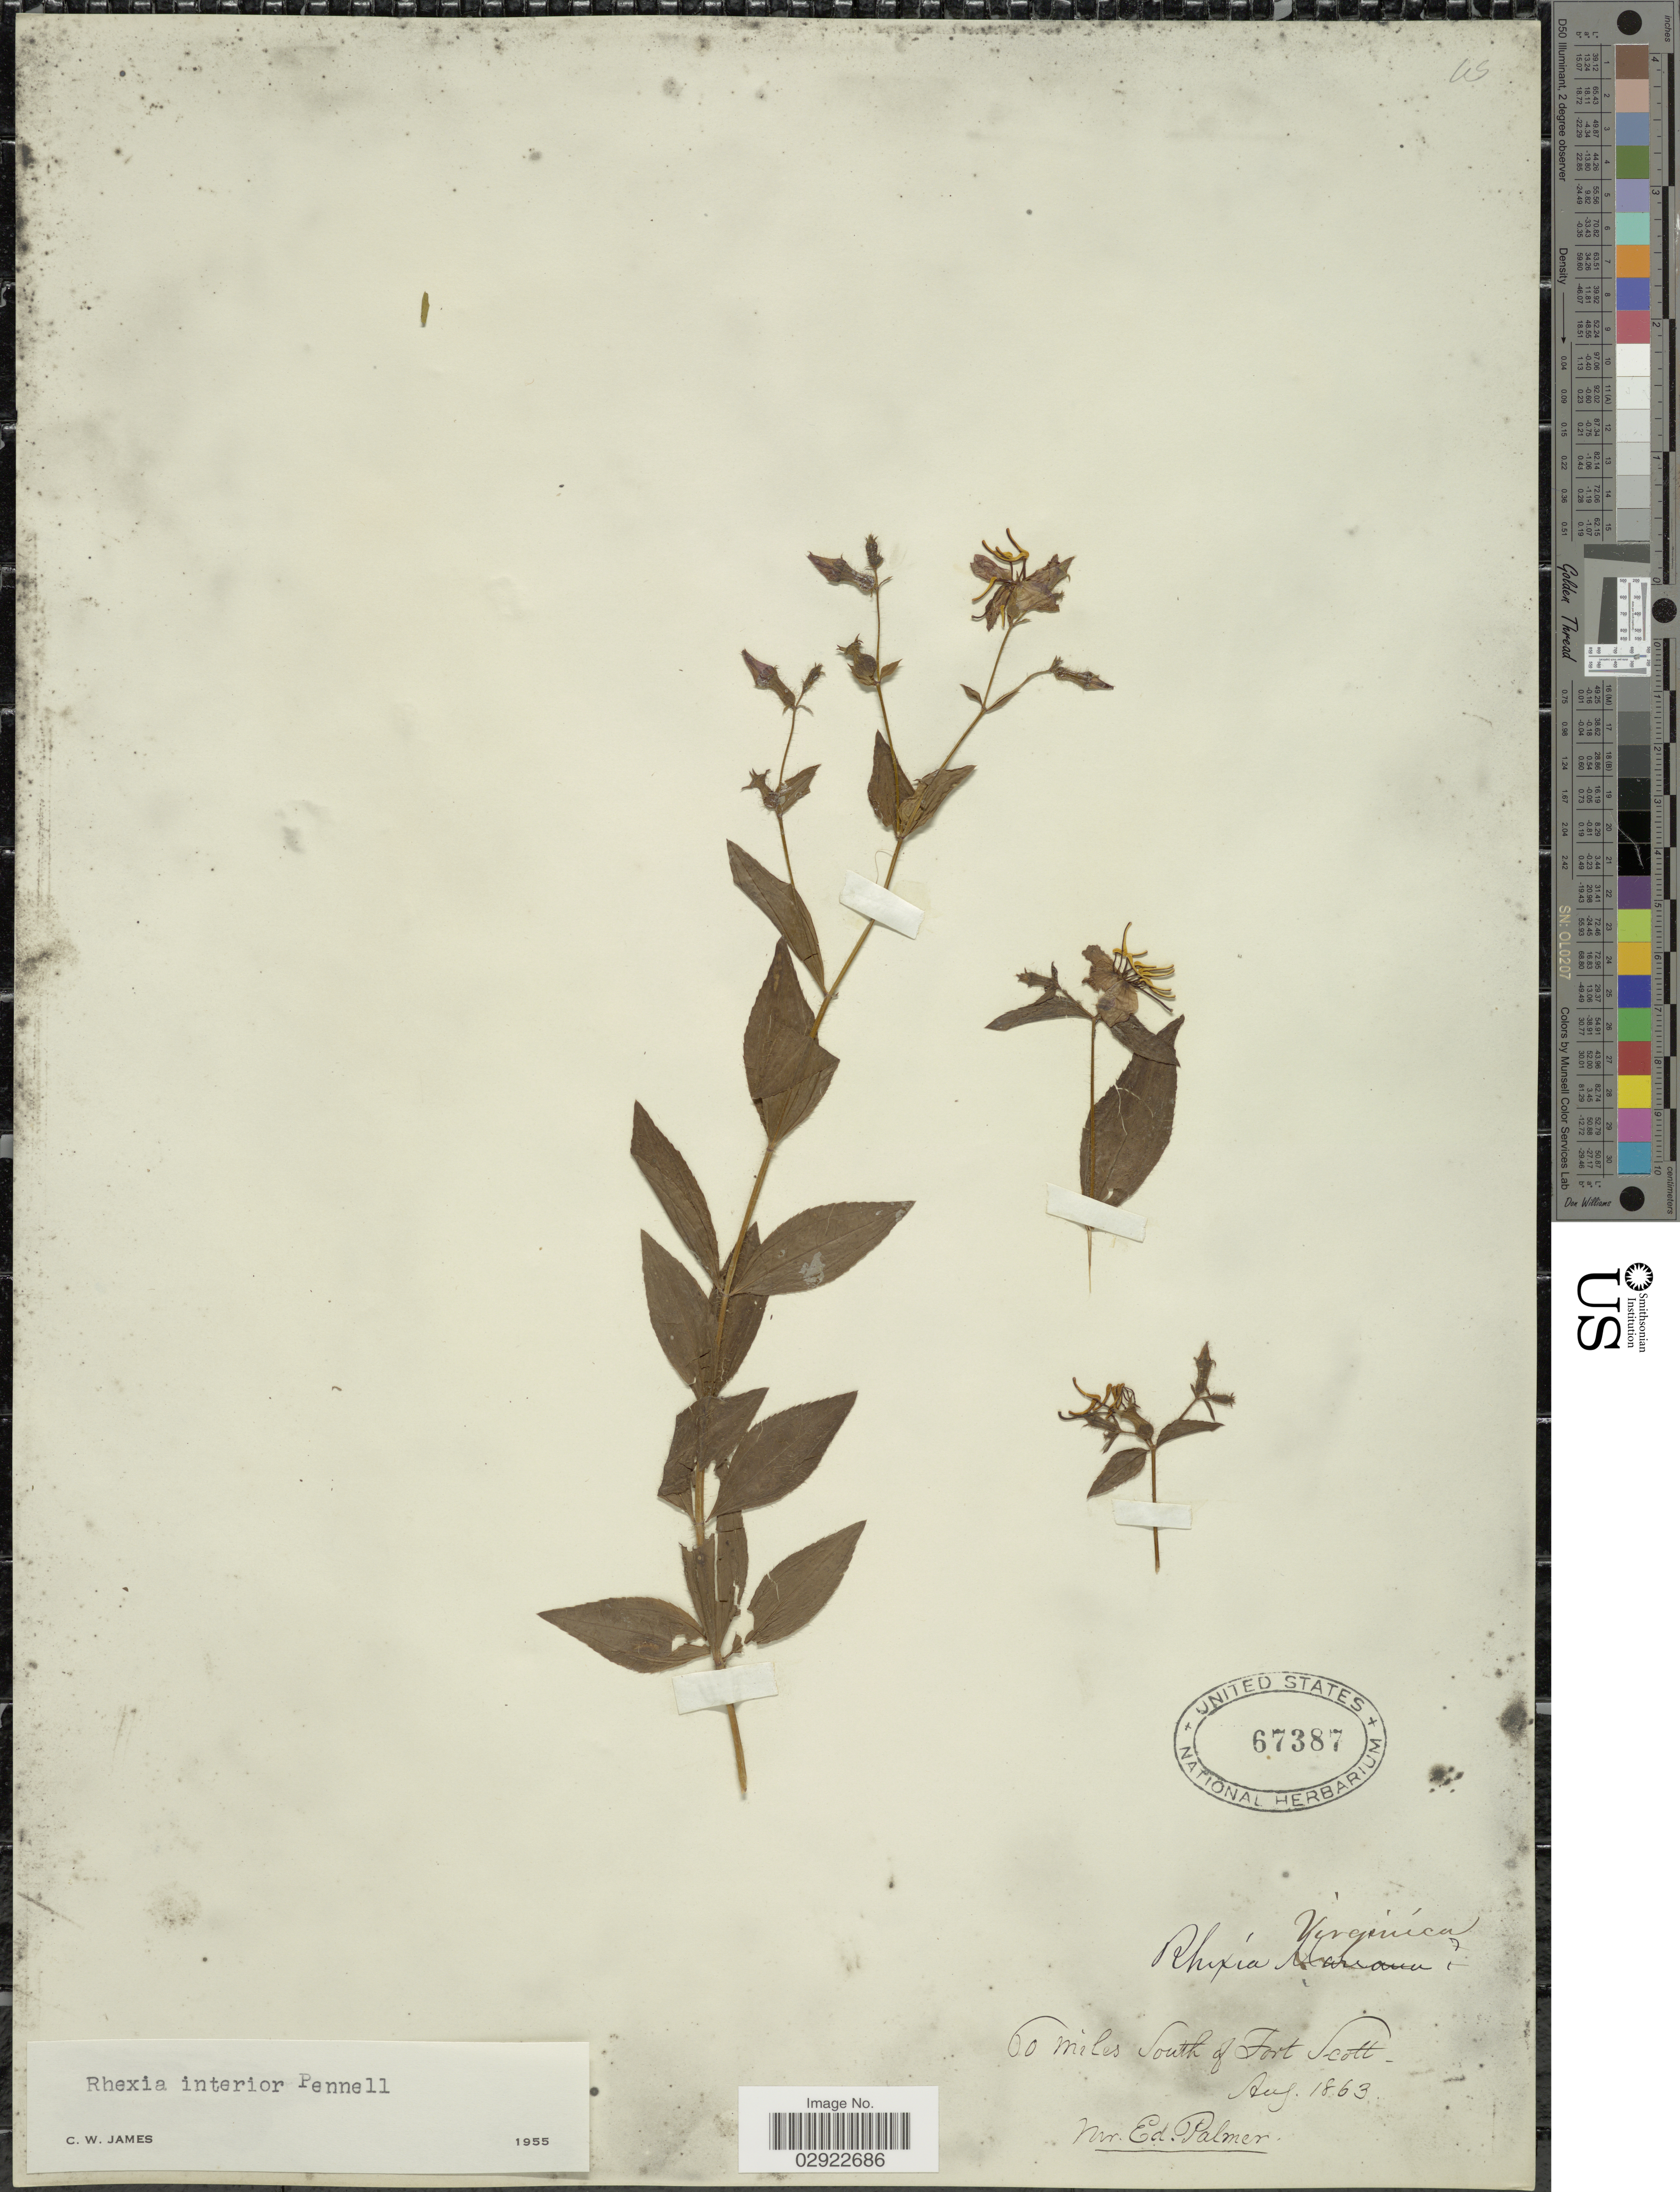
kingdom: Plantae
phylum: Tracheophyta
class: Magnoliopsida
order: Myrtales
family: Melastomataceae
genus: Rhexia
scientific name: Rhexia interior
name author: Pennell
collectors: E. Palmer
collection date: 1863-08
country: United States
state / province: Kansas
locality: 60 miles South of Fort Scott.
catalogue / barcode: US 67387